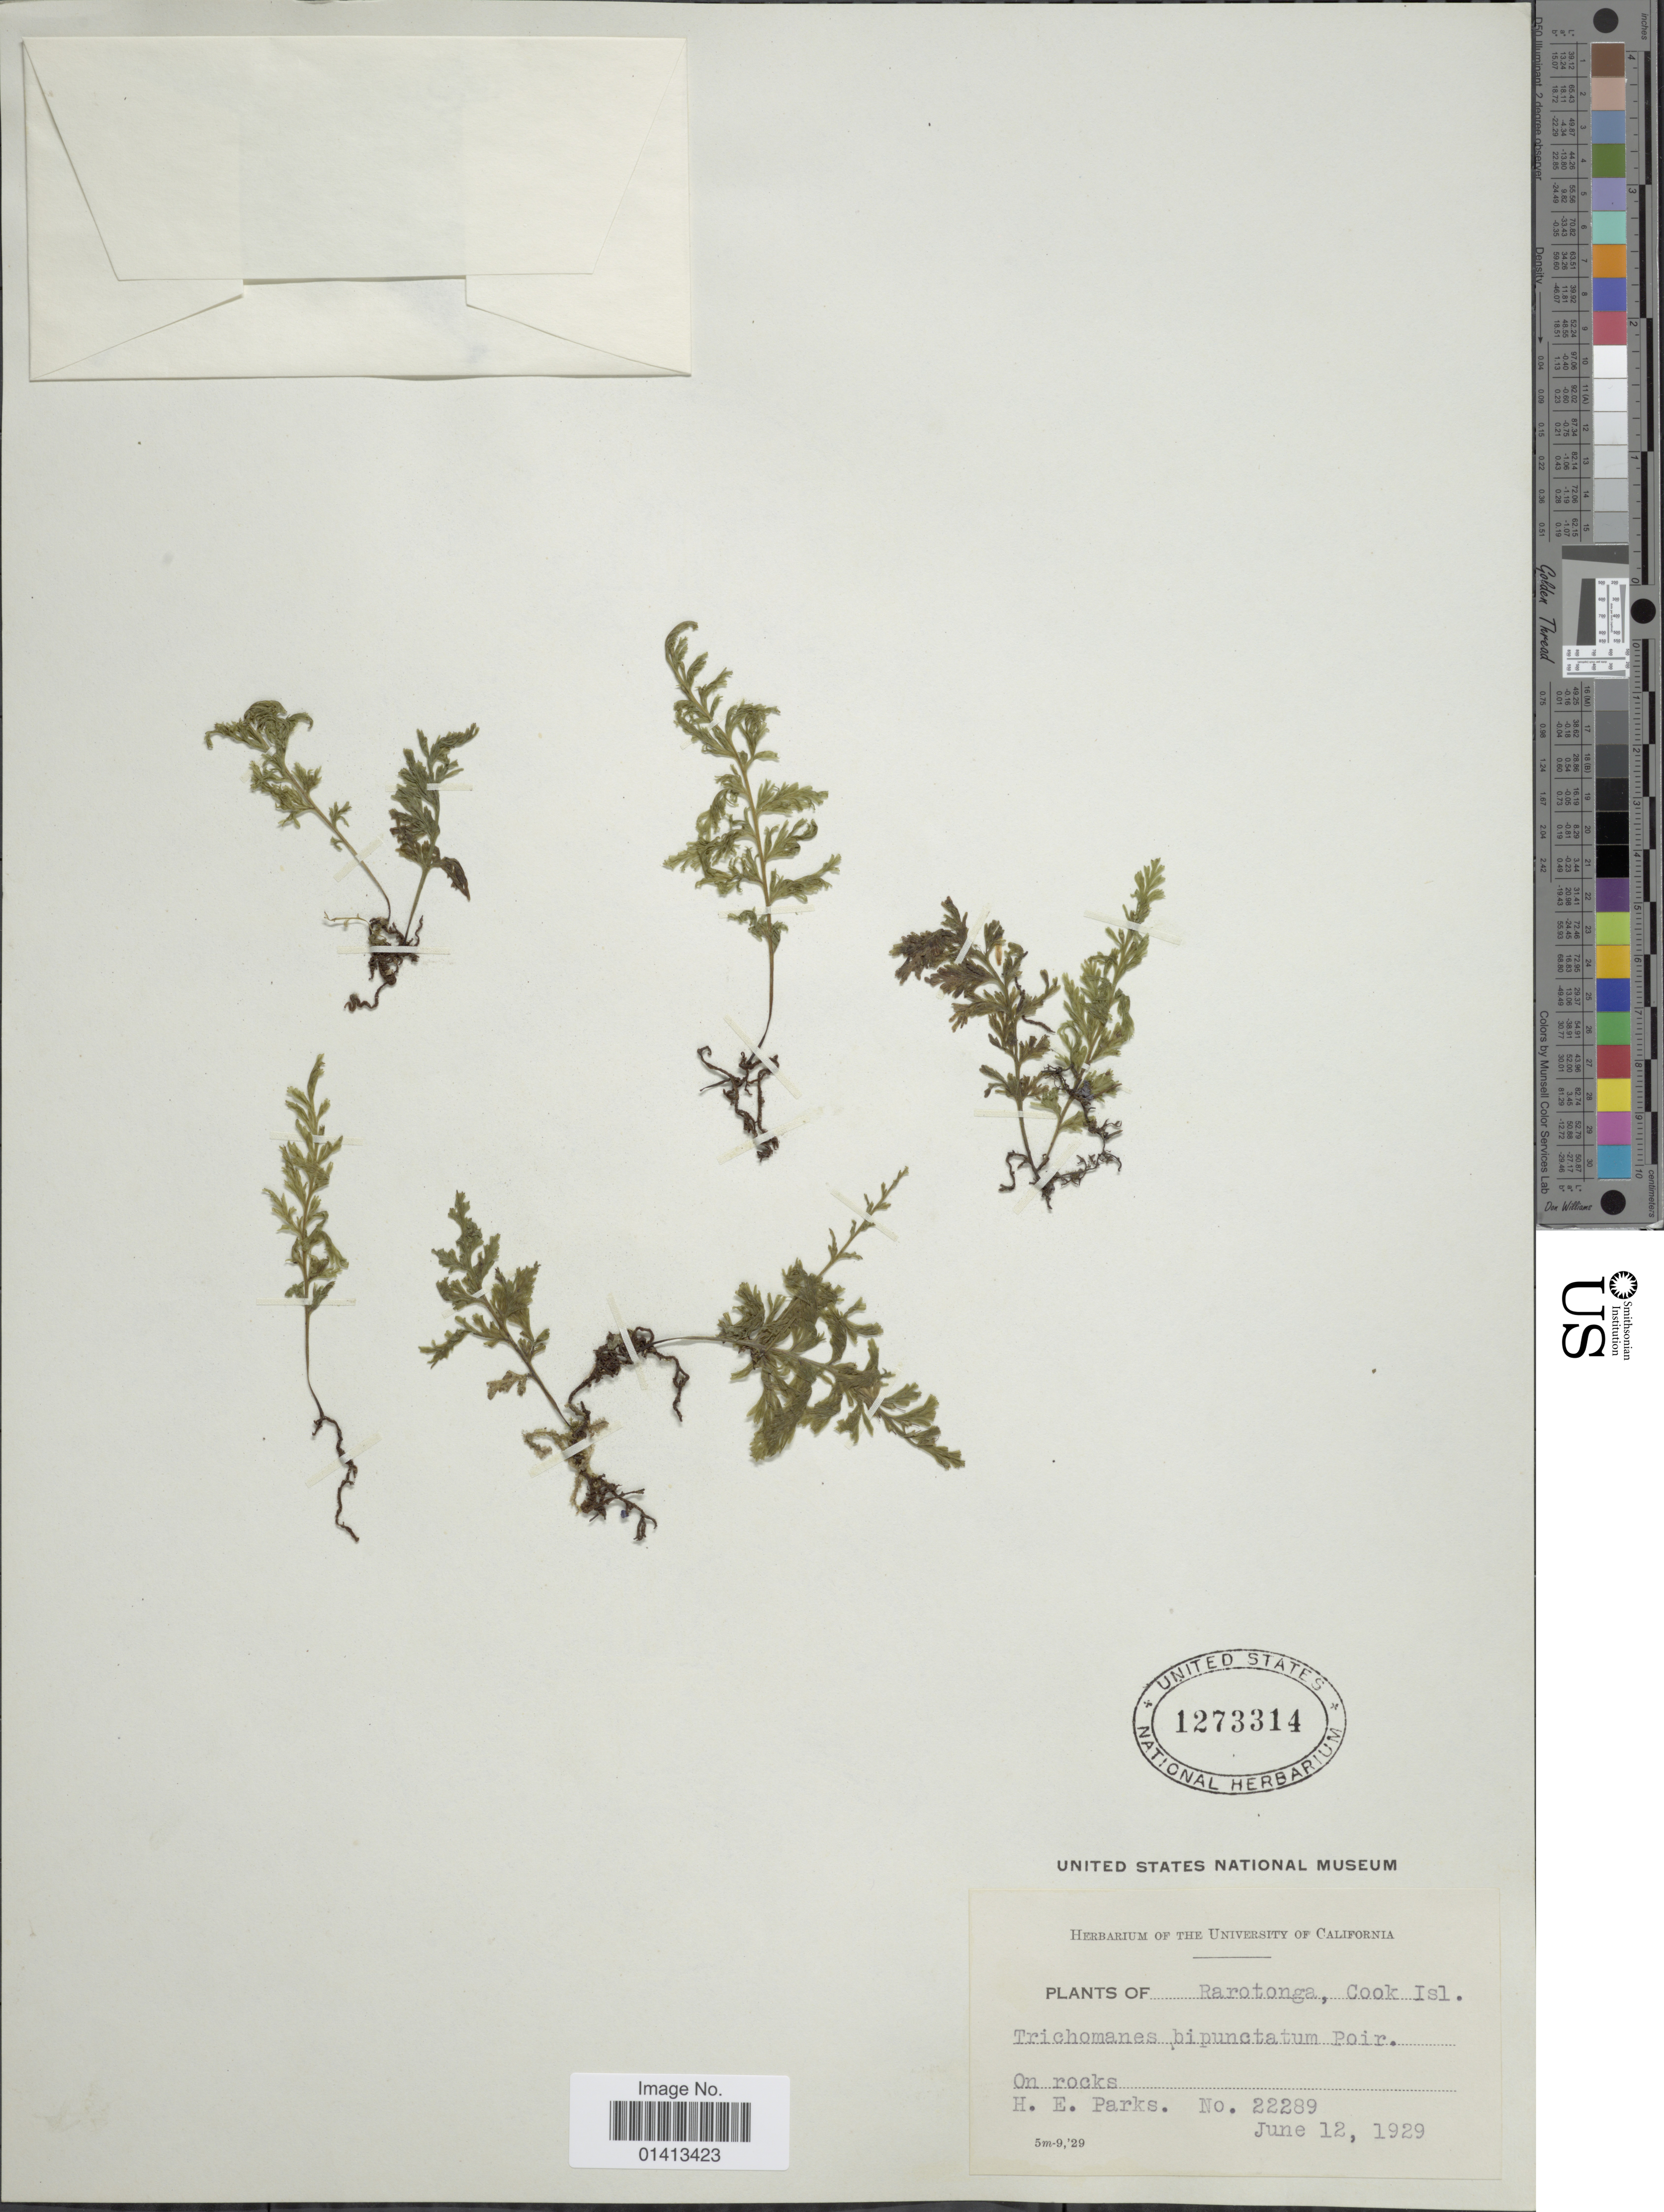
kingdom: Plantae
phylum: Tracheophyta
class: Polypodiopsida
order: Hymenophyllales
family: Hymenophyllaceae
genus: Crepidomanes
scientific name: Crepidomanes bipunctatum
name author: (Poir.) Copel.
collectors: H. E. Parks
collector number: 22289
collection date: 1929-06-12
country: Cook Islands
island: Rarotonga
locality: Rarotonga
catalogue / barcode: US 1273314